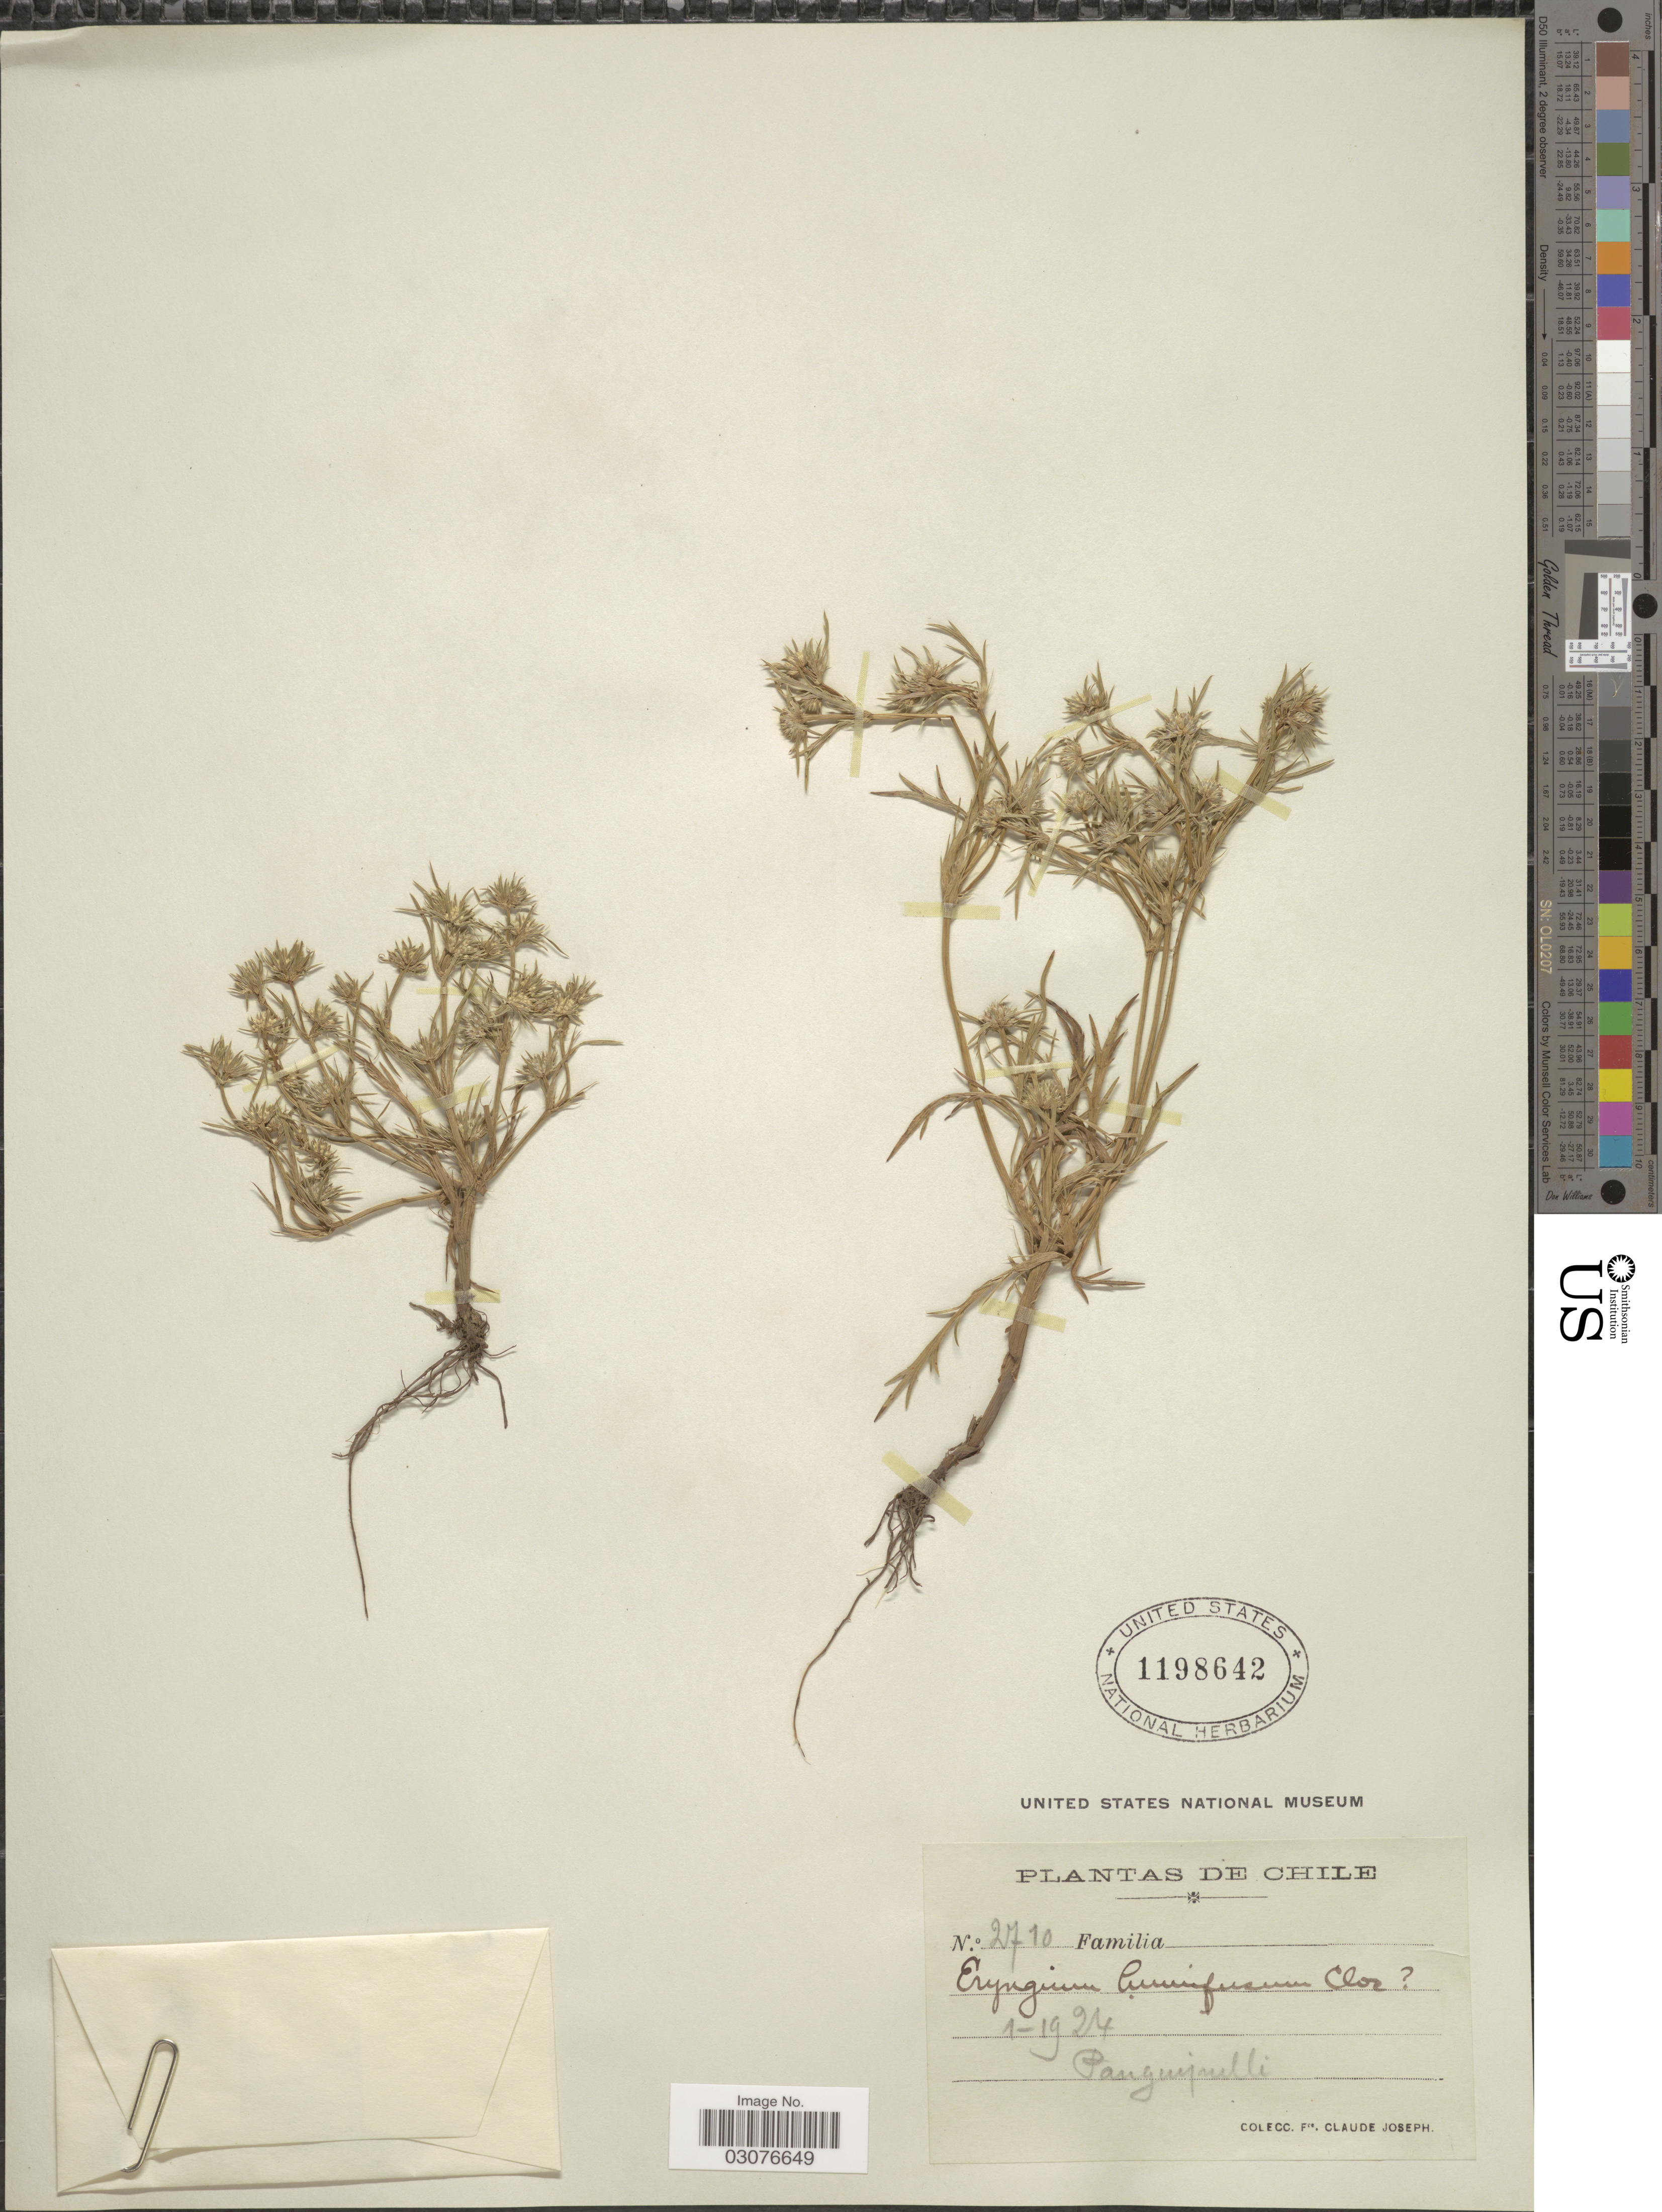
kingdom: Plantae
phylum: Tracheophyta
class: Magnoliopsida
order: Apiales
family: Apiaceae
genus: Eryngium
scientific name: Eryngium humifusum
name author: Clos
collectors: Bro. Claude-Joseph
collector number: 2710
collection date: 1924-01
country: Chile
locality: Panguipulli.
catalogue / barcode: US 1198642